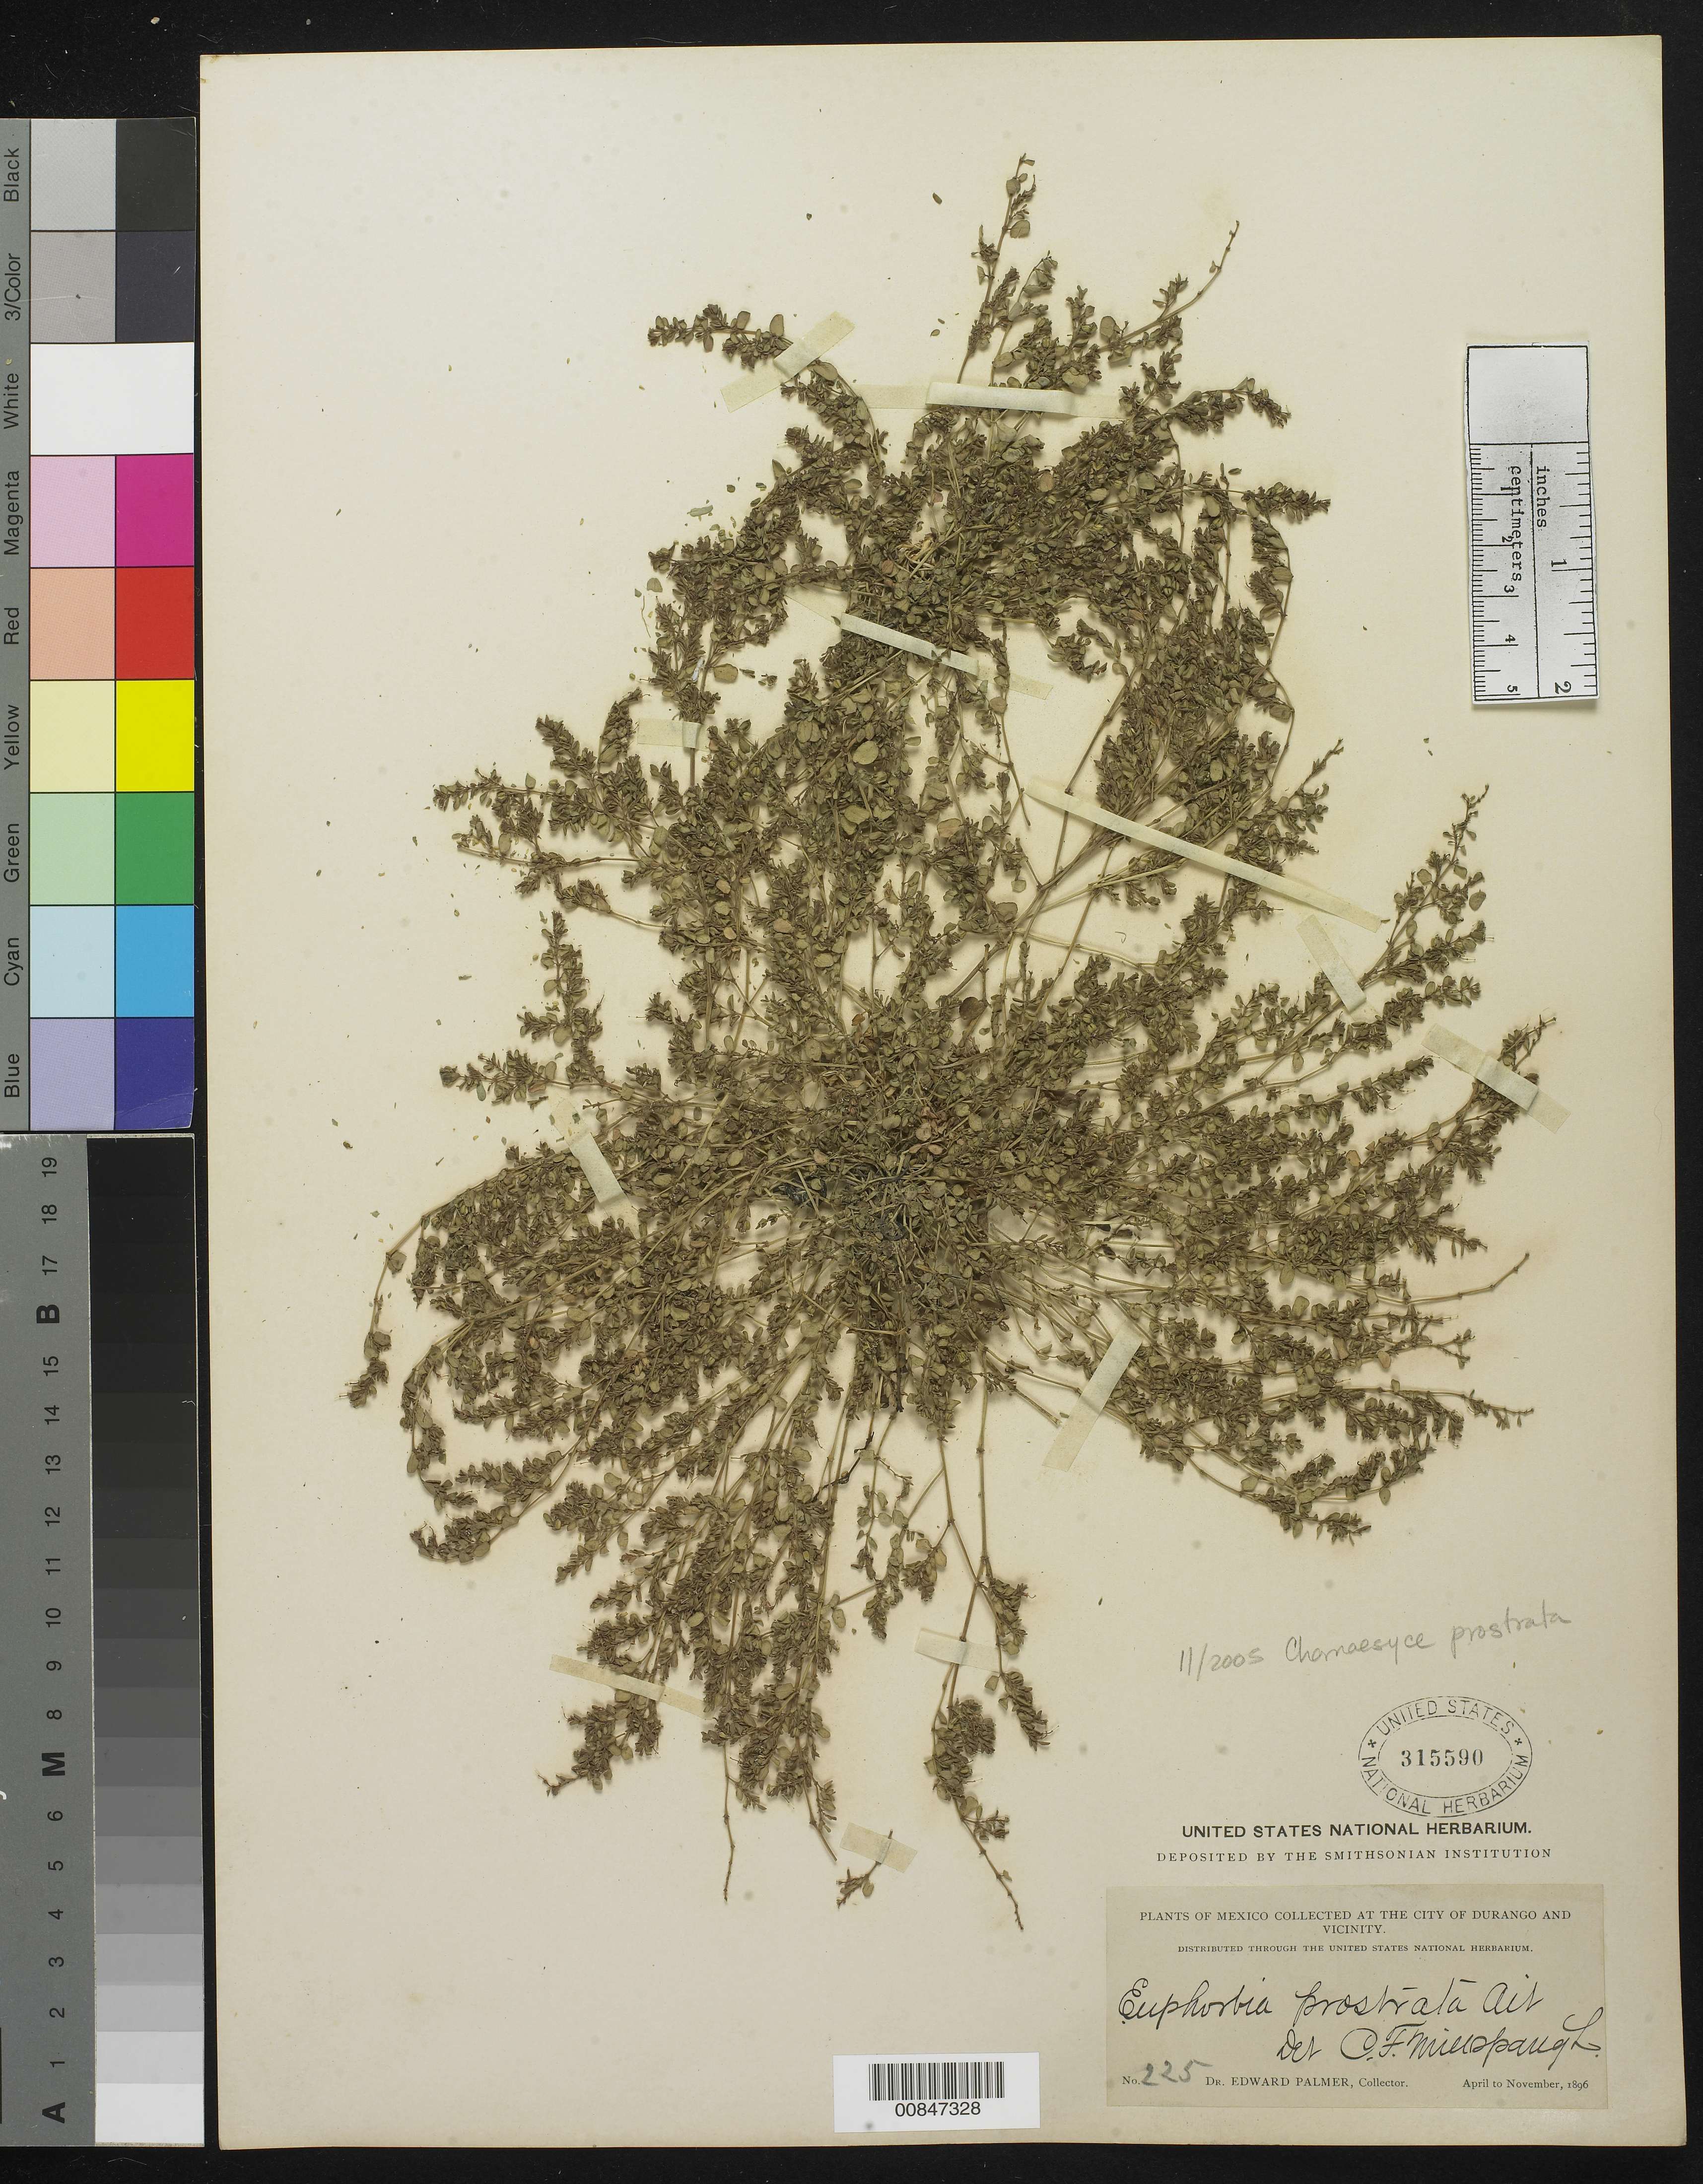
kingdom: Plantae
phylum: Tracheophyta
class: Magnoliopsida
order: Malpighiales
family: Euphorbiaceae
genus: Euphorbia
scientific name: Euphorbia prostrata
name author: Aiton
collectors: E. Palmer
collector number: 225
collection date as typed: Apr 1896 to -- Nov 1896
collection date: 1896-04/1896-11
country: Mexico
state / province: Durango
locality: City of Durango and vicinity.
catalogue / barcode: US 315590